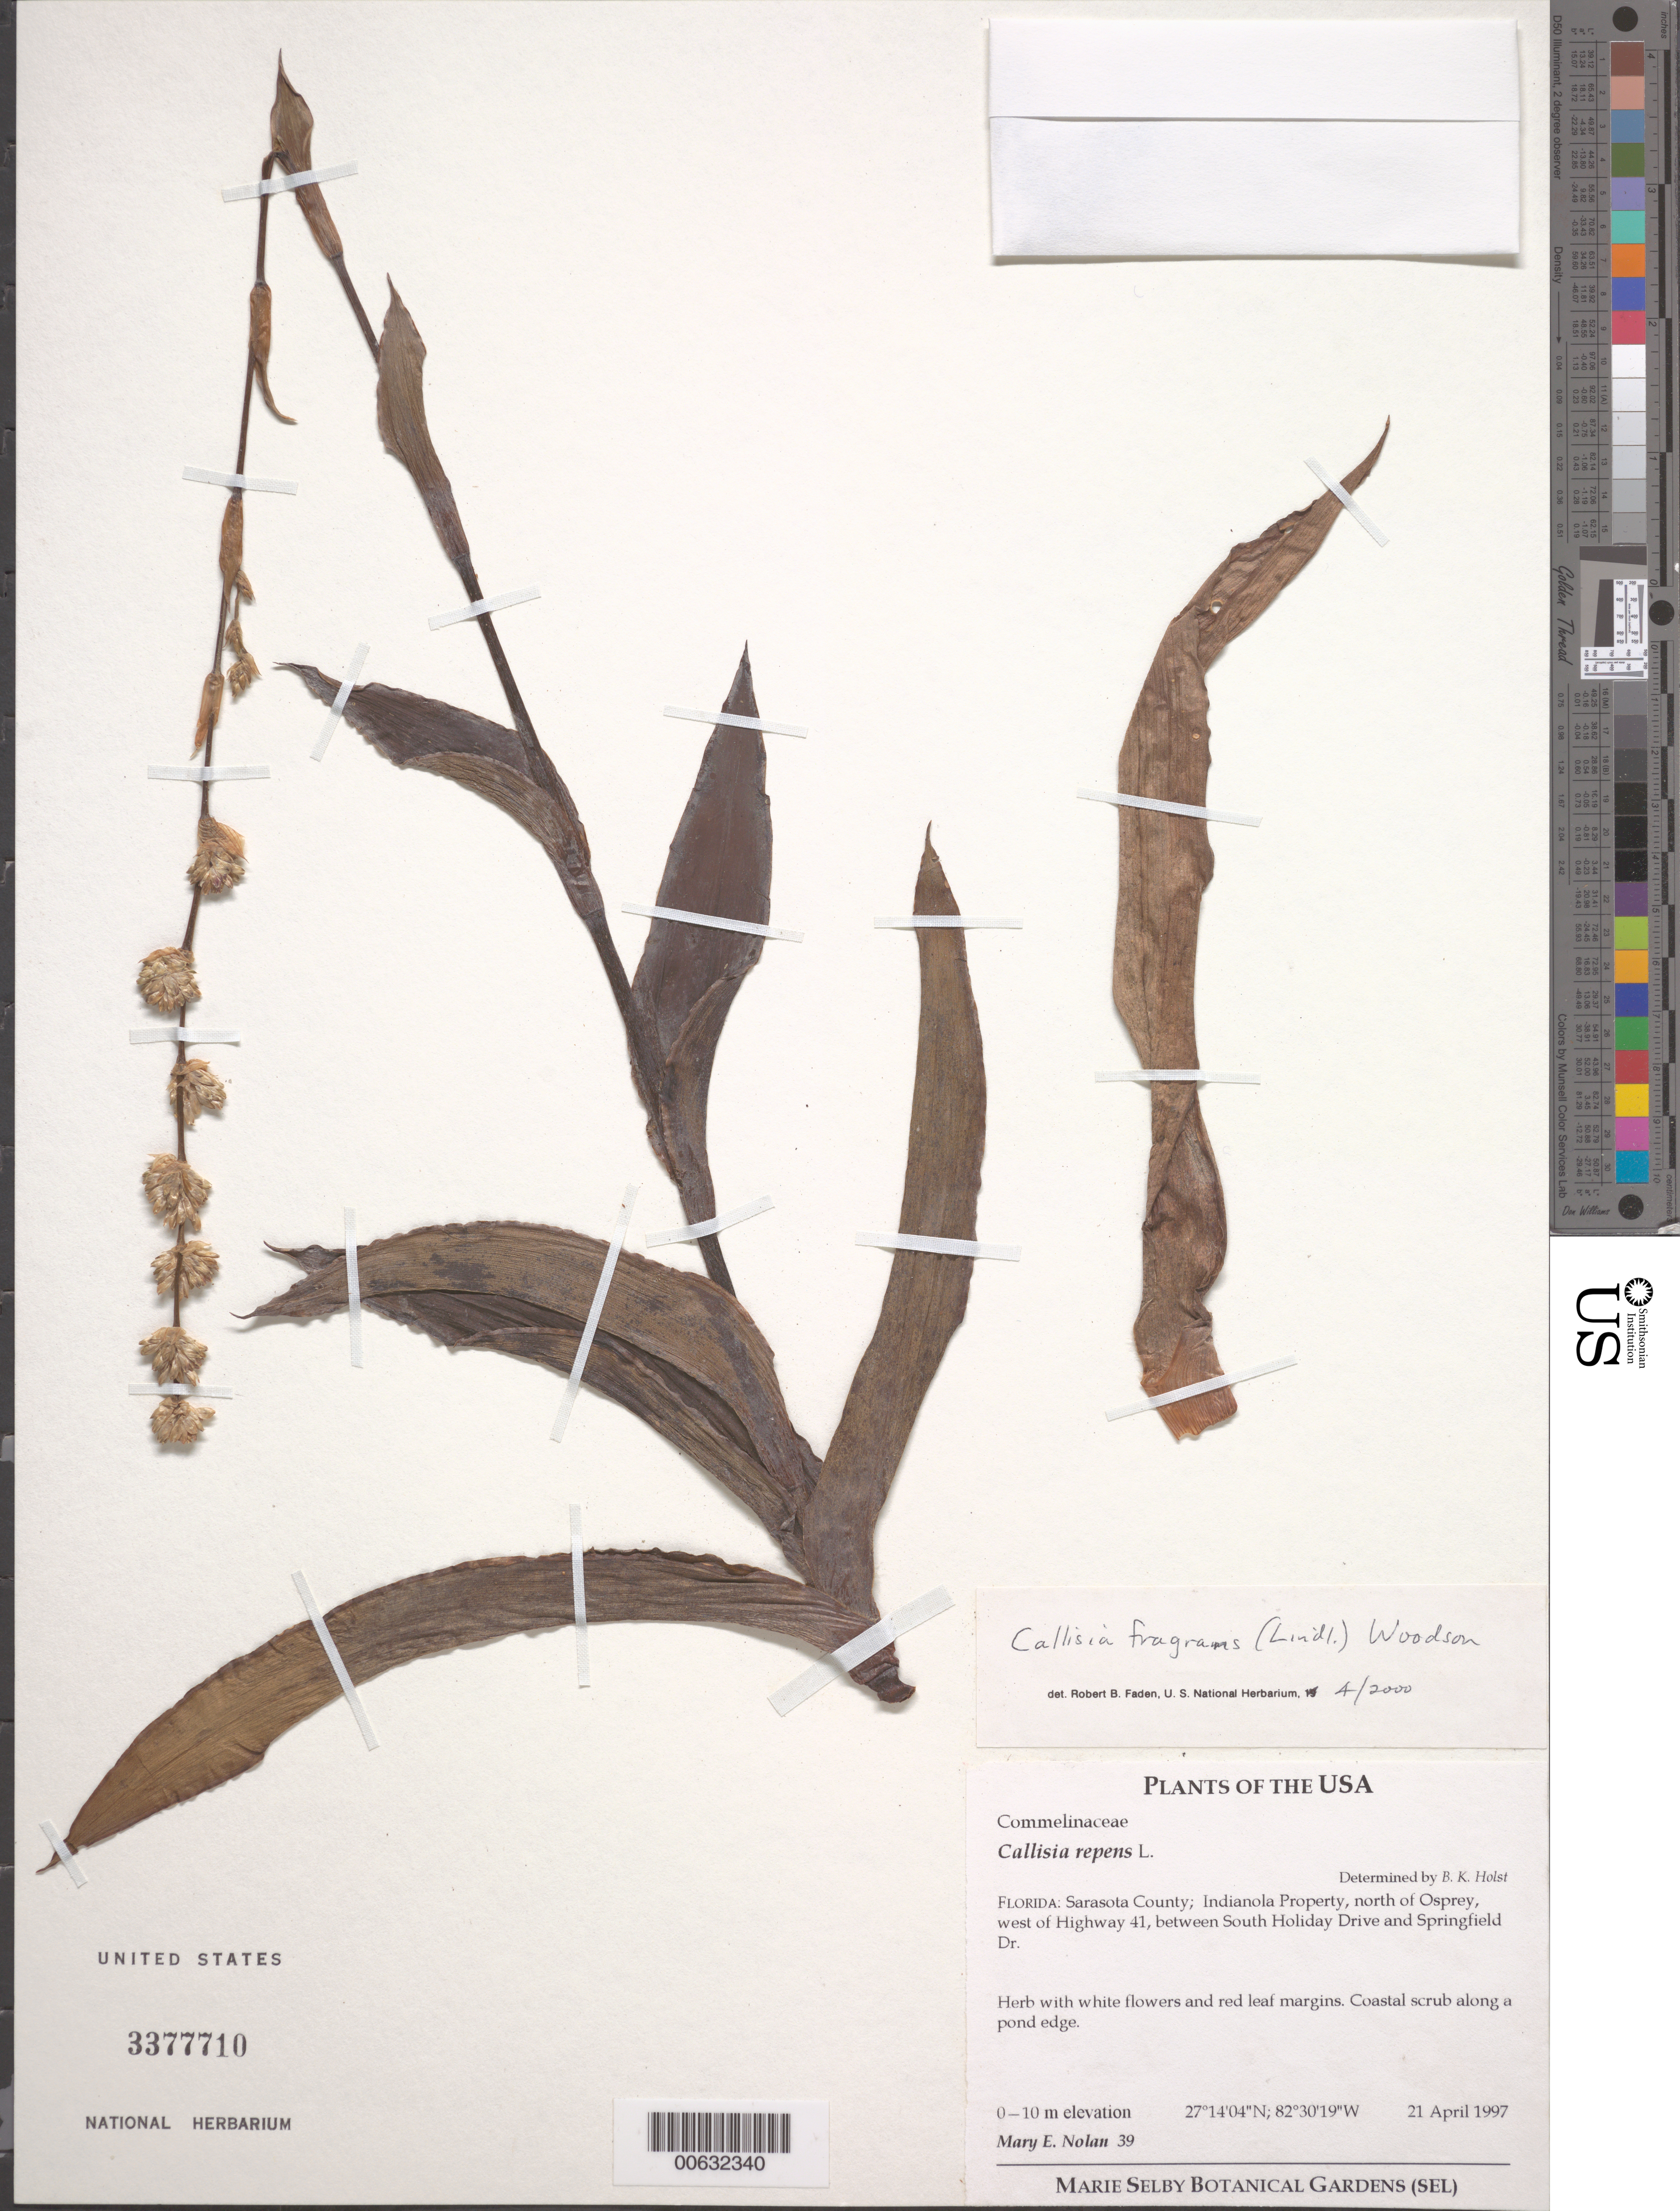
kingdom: Plantae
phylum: Tracheophyta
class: Liliopsida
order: Commelinales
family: Commelinaceae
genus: Callisia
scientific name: Callisia fragrans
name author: (Lindl.) Woodson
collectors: M. Nolan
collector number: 39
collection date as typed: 21 Apr 1997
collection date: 1997-04-21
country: United States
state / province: Florida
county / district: Sarasota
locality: Indianola property, n of osprey, hwy 41, between south holiday dr. and springfield dr.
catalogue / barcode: US 3377710